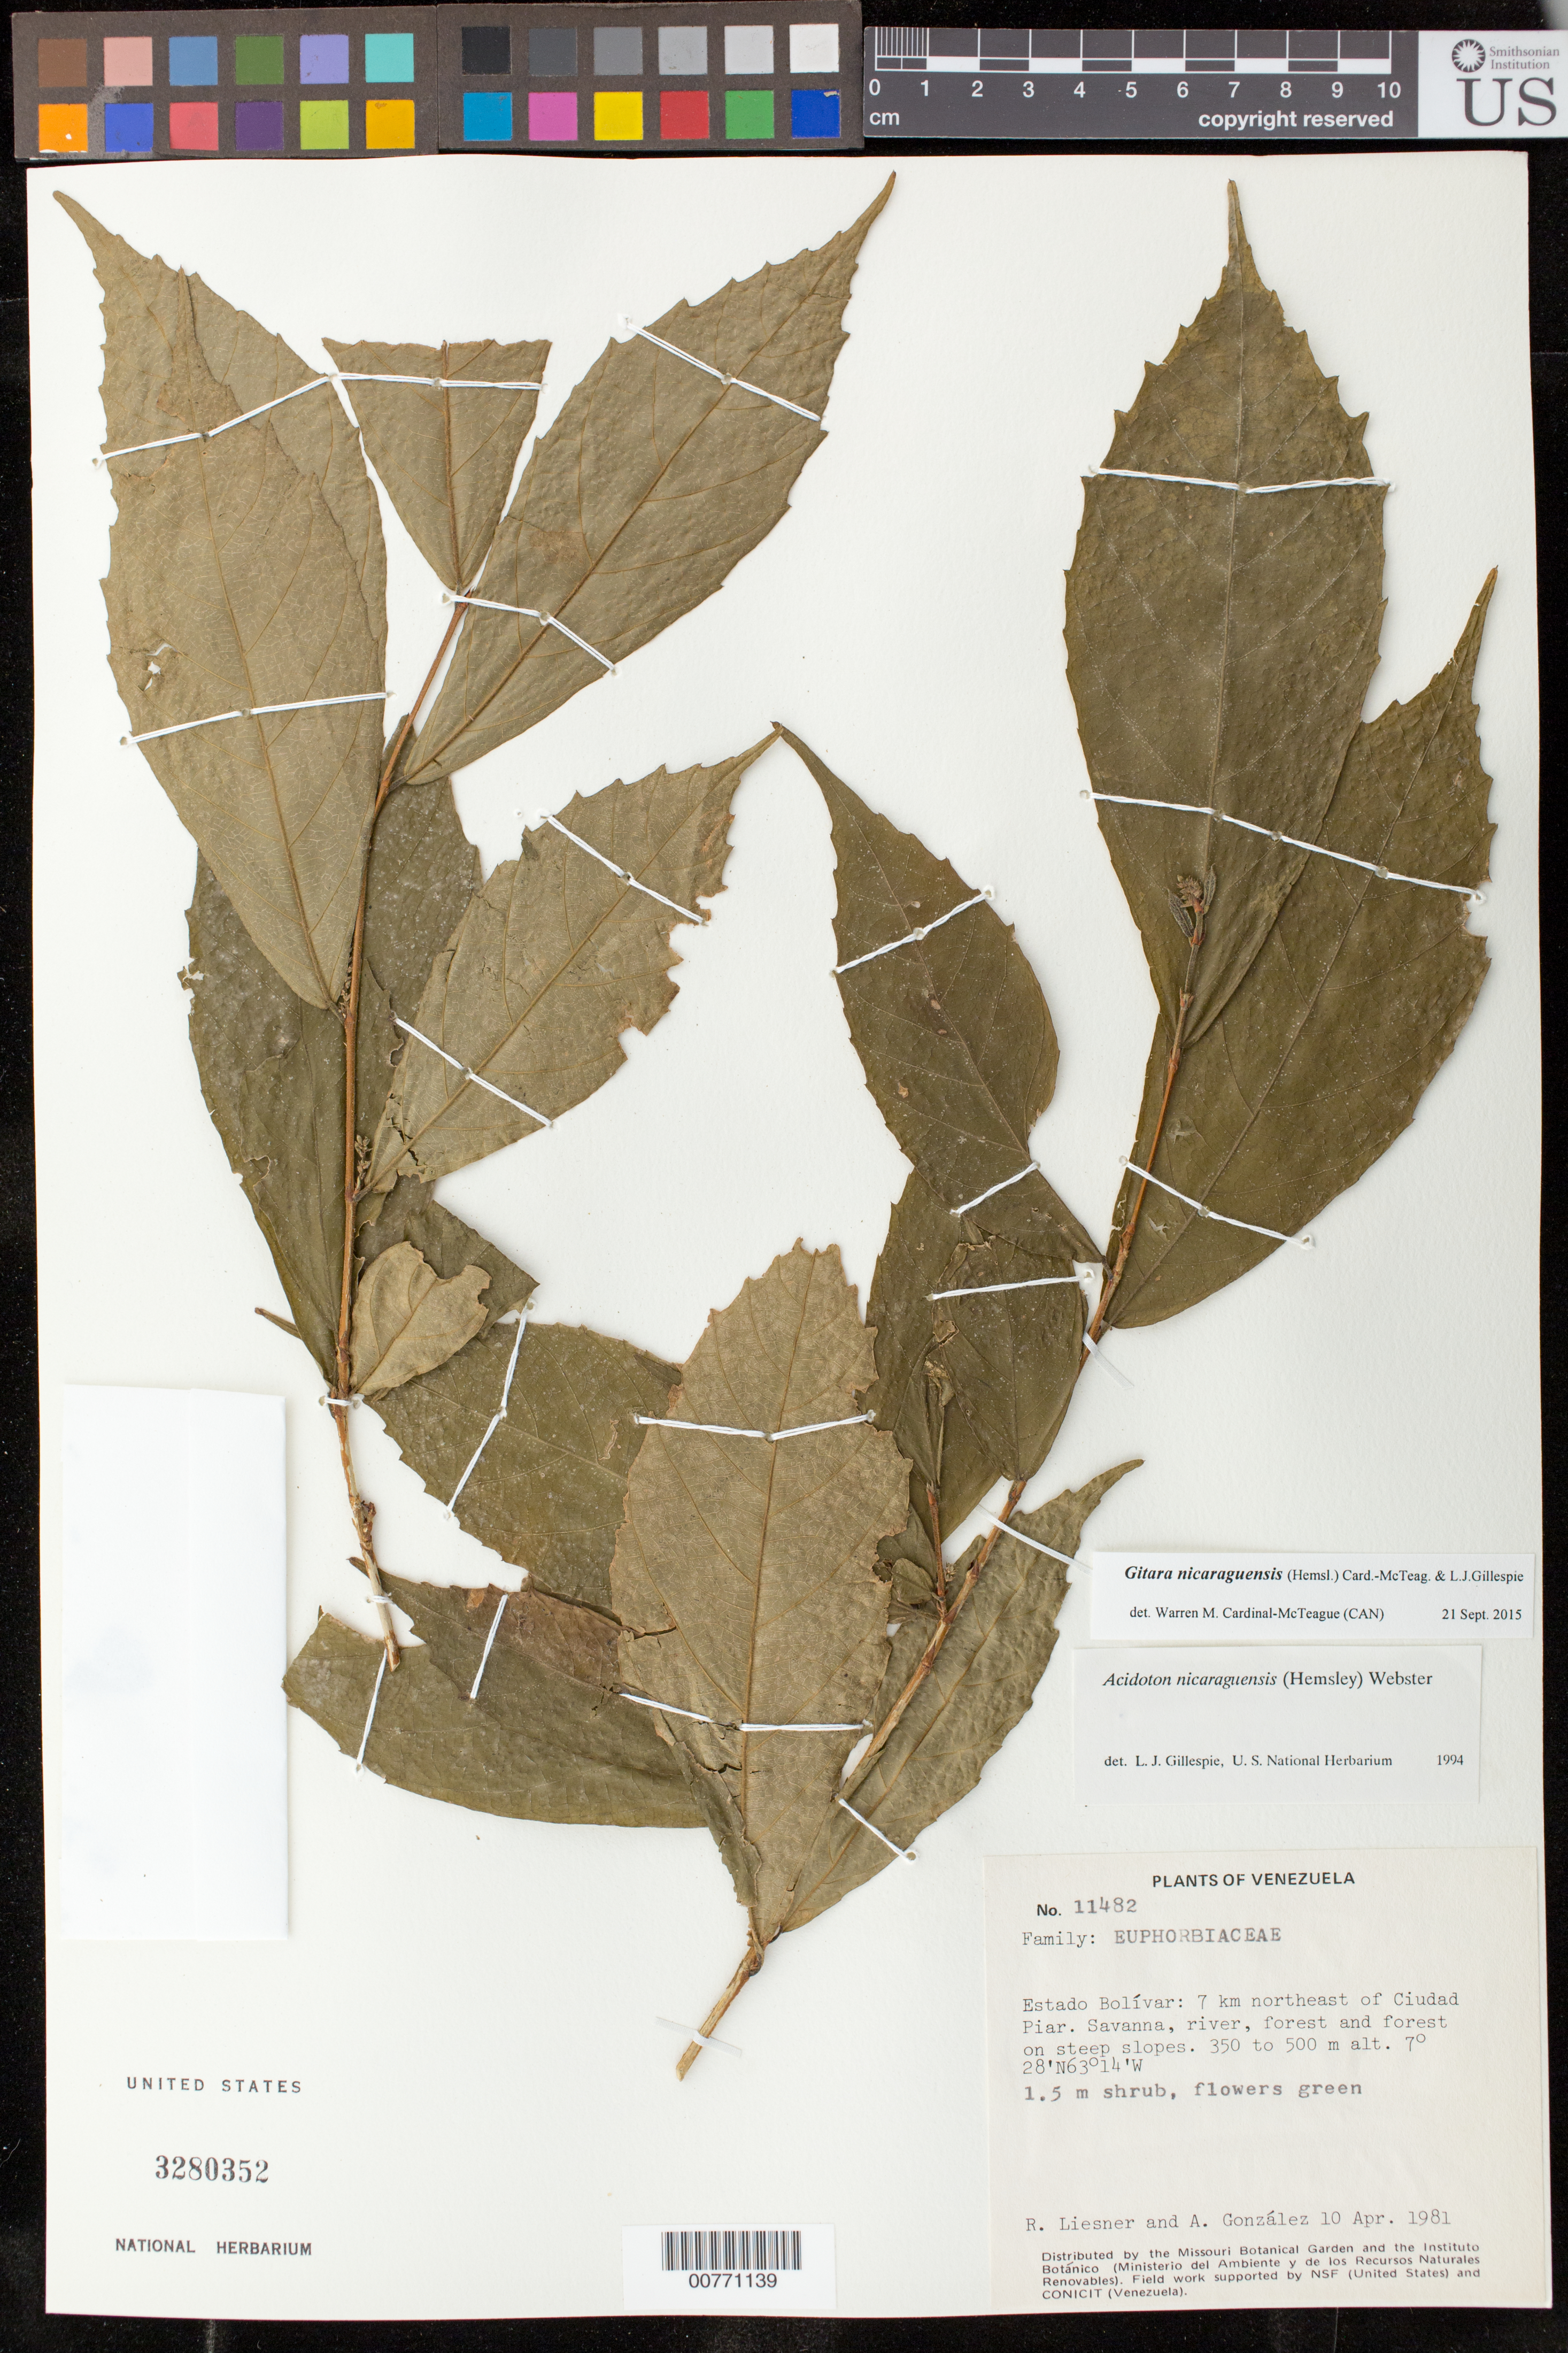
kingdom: Plantae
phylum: Tracheophyta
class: Magnoliopsida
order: Malpighiales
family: Euphorbiaceae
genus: Gitara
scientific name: Gitara nicaraguensis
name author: (Hemsl.) Card.-McTeag. & L.J. Gillespie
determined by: Cardinal-McTeague, Warren H.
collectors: R. L. Liesner & A. C. González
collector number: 11482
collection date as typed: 10-Apr-81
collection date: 1981-04-10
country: Venezuela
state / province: Bolívar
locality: Ciudad Piar, 7 km NE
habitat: Savanna, river, forest and forest on steep slopes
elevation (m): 350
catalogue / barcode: US 3280352